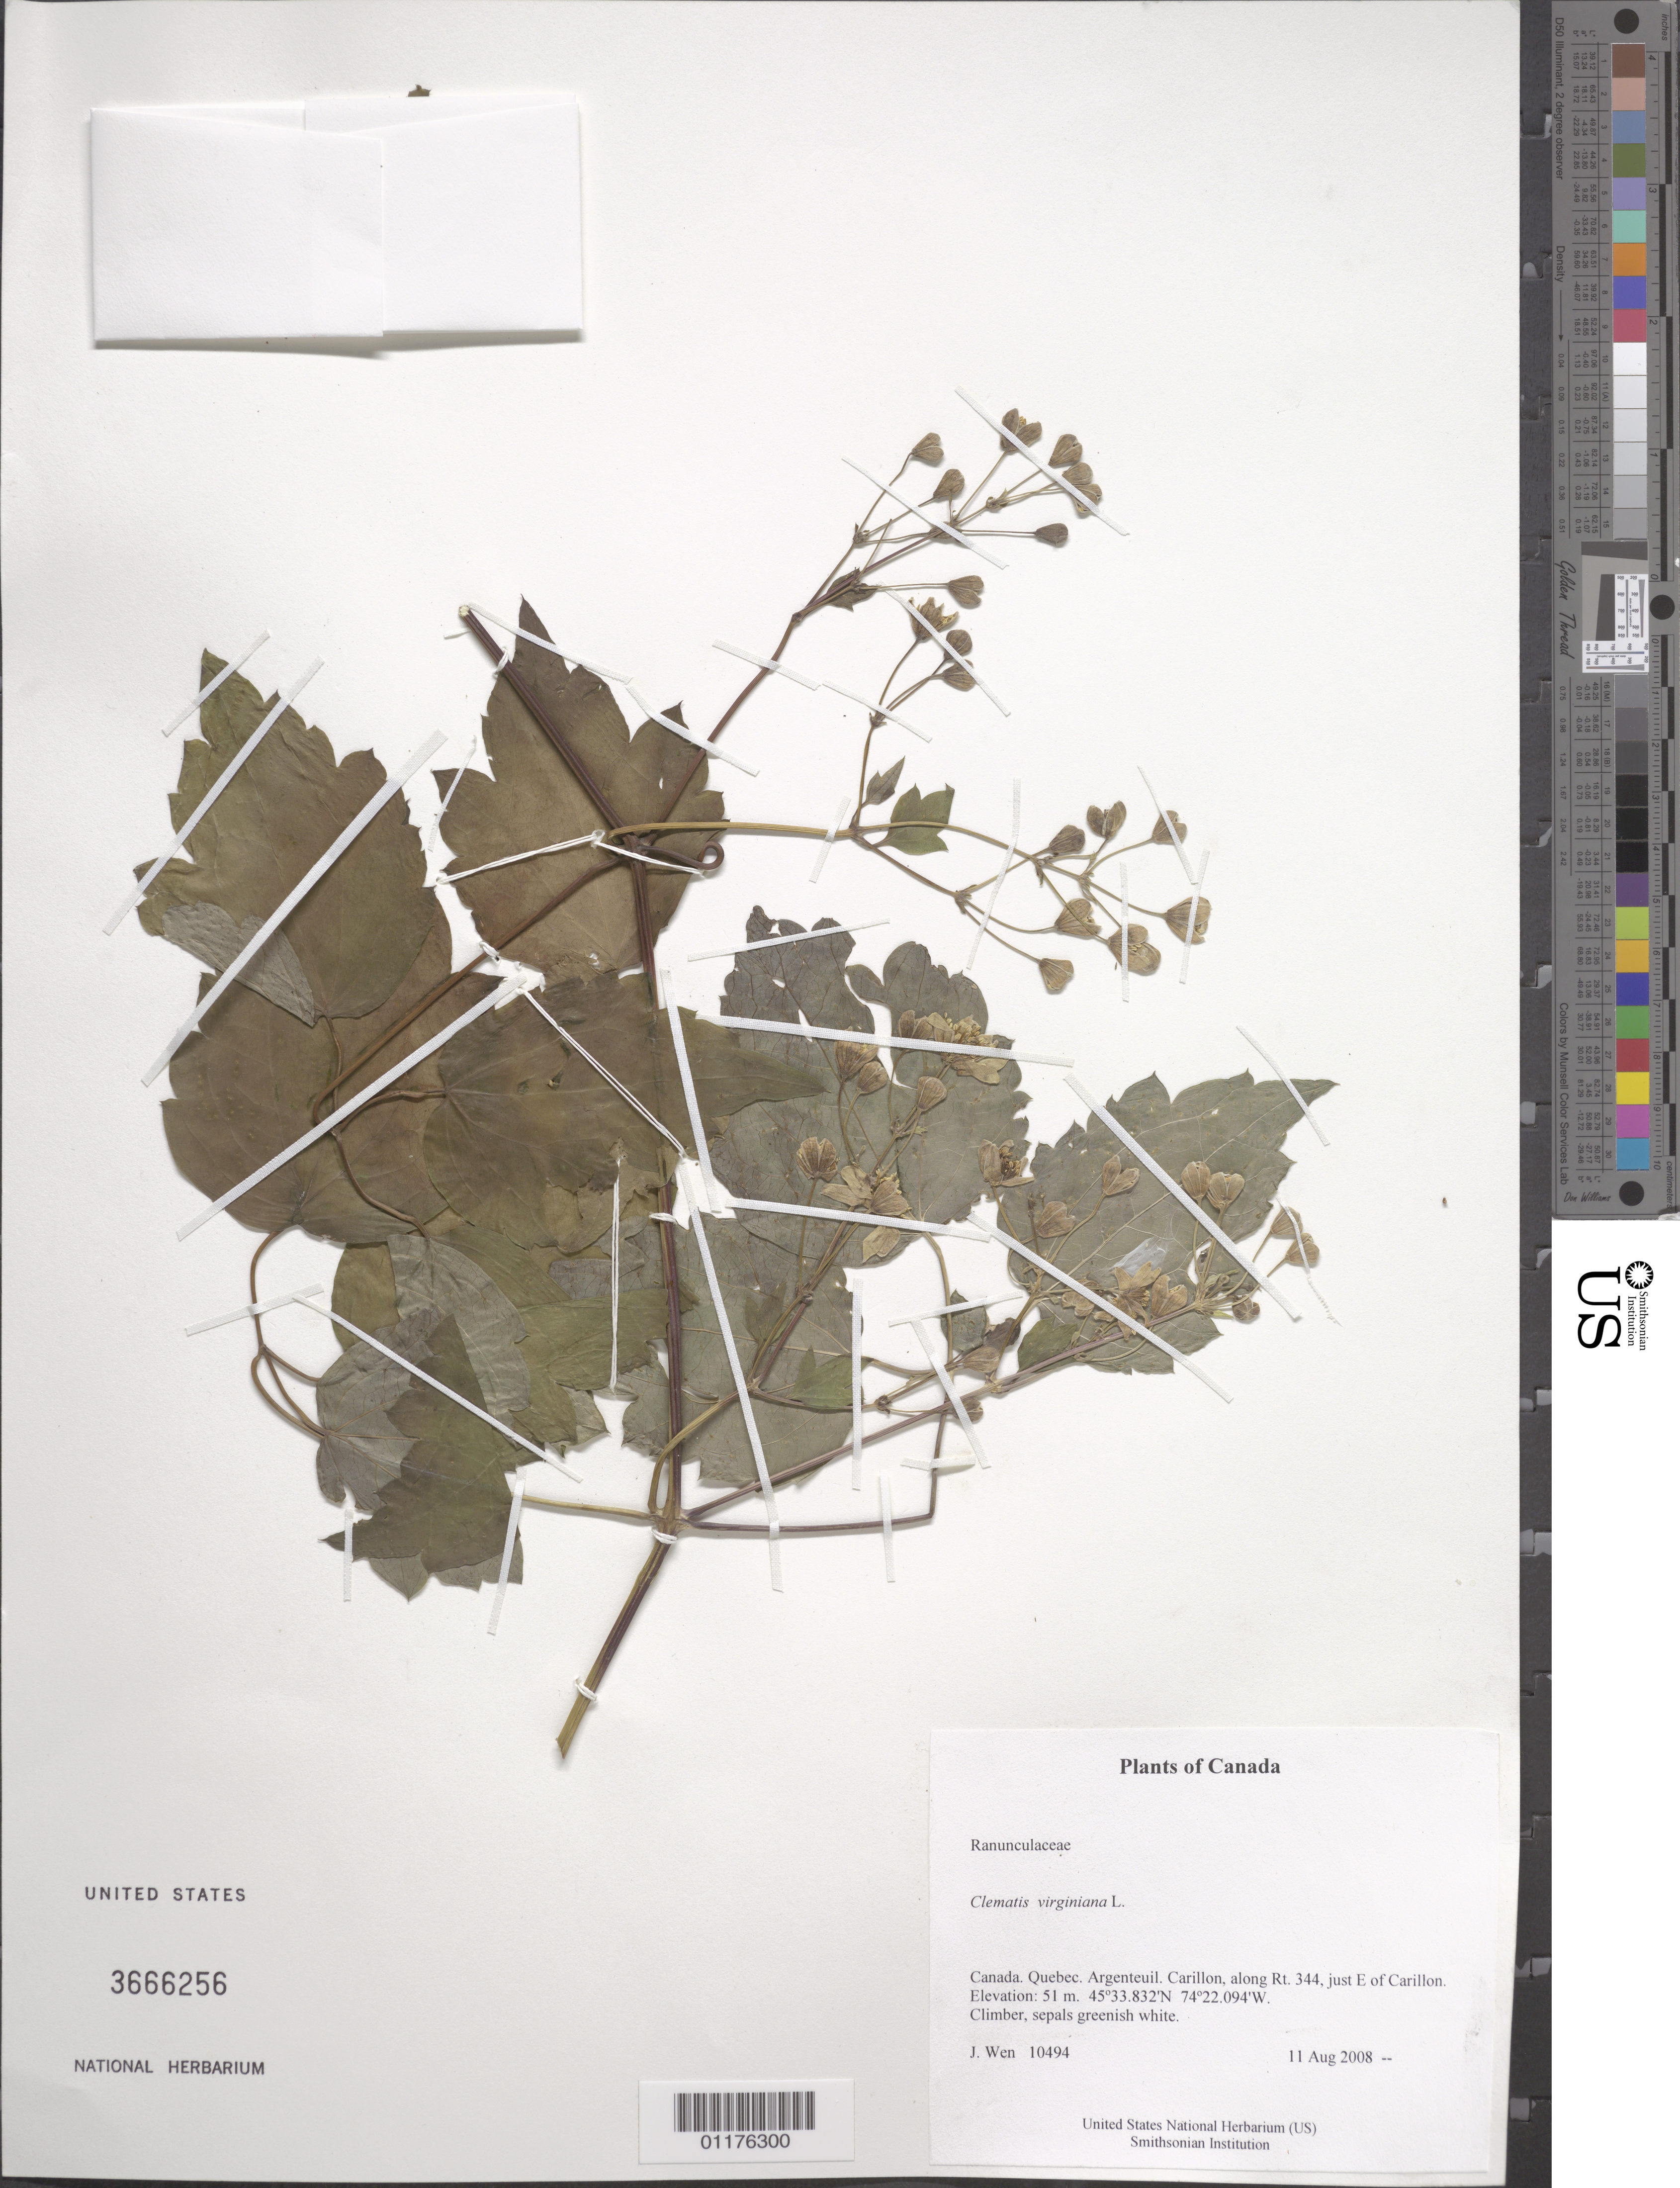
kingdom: Plantae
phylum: Tracheophyta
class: Magnoliopsida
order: Ranunculales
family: Ranunculaceae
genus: Clematis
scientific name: Clematis virginiana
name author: L.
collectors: J. Wen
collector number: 10494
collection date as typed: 11 Aug 2008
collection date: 2008-08-11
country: Canada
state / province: Quebec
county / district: Argenteuil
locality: Carillon, along Rt. 344, just E of Carillon.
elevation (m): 51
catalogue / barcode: US 3666256